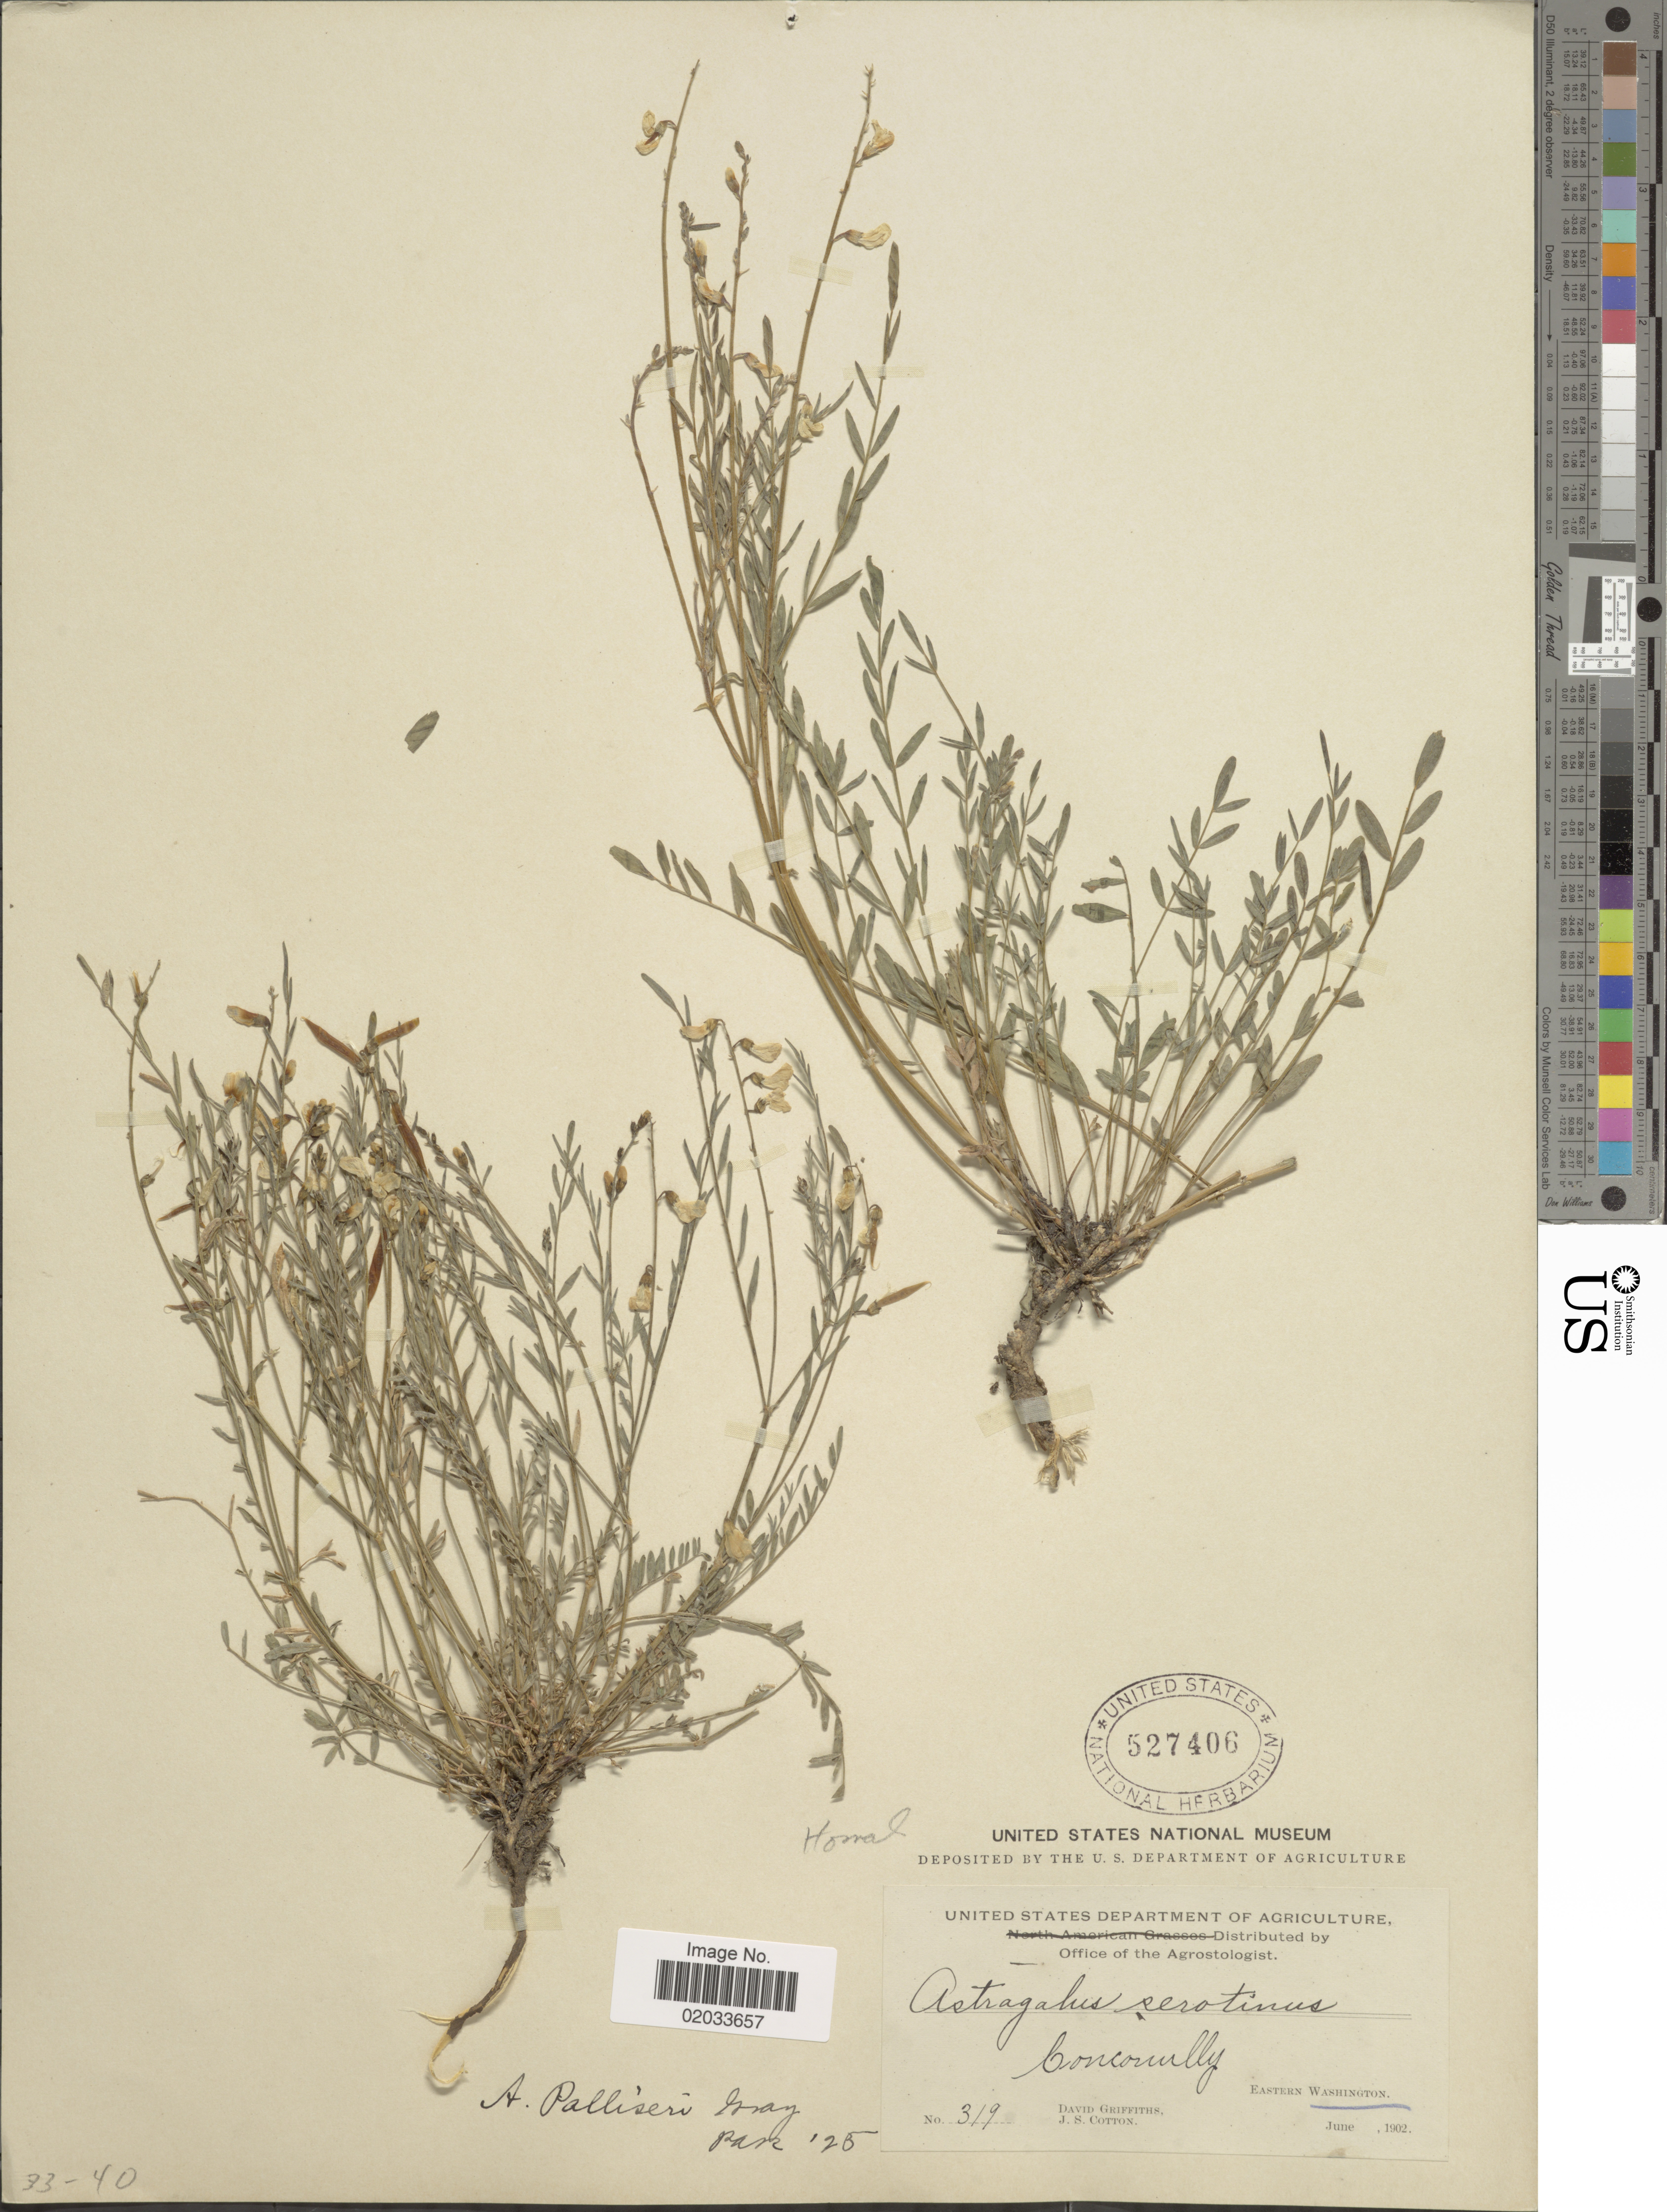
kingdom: Plantae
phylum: Tracheophyta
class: Magnoliopsida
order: Fabales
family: Fabaceae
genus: Astragalus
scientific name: Astragalus palliseri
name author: A. Gray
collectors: D. Griffiths & J. S. Cotton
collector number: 319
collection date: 1902-06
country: United States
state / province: Washington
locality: Conconully, Eastern Washington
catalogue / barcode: US 527406